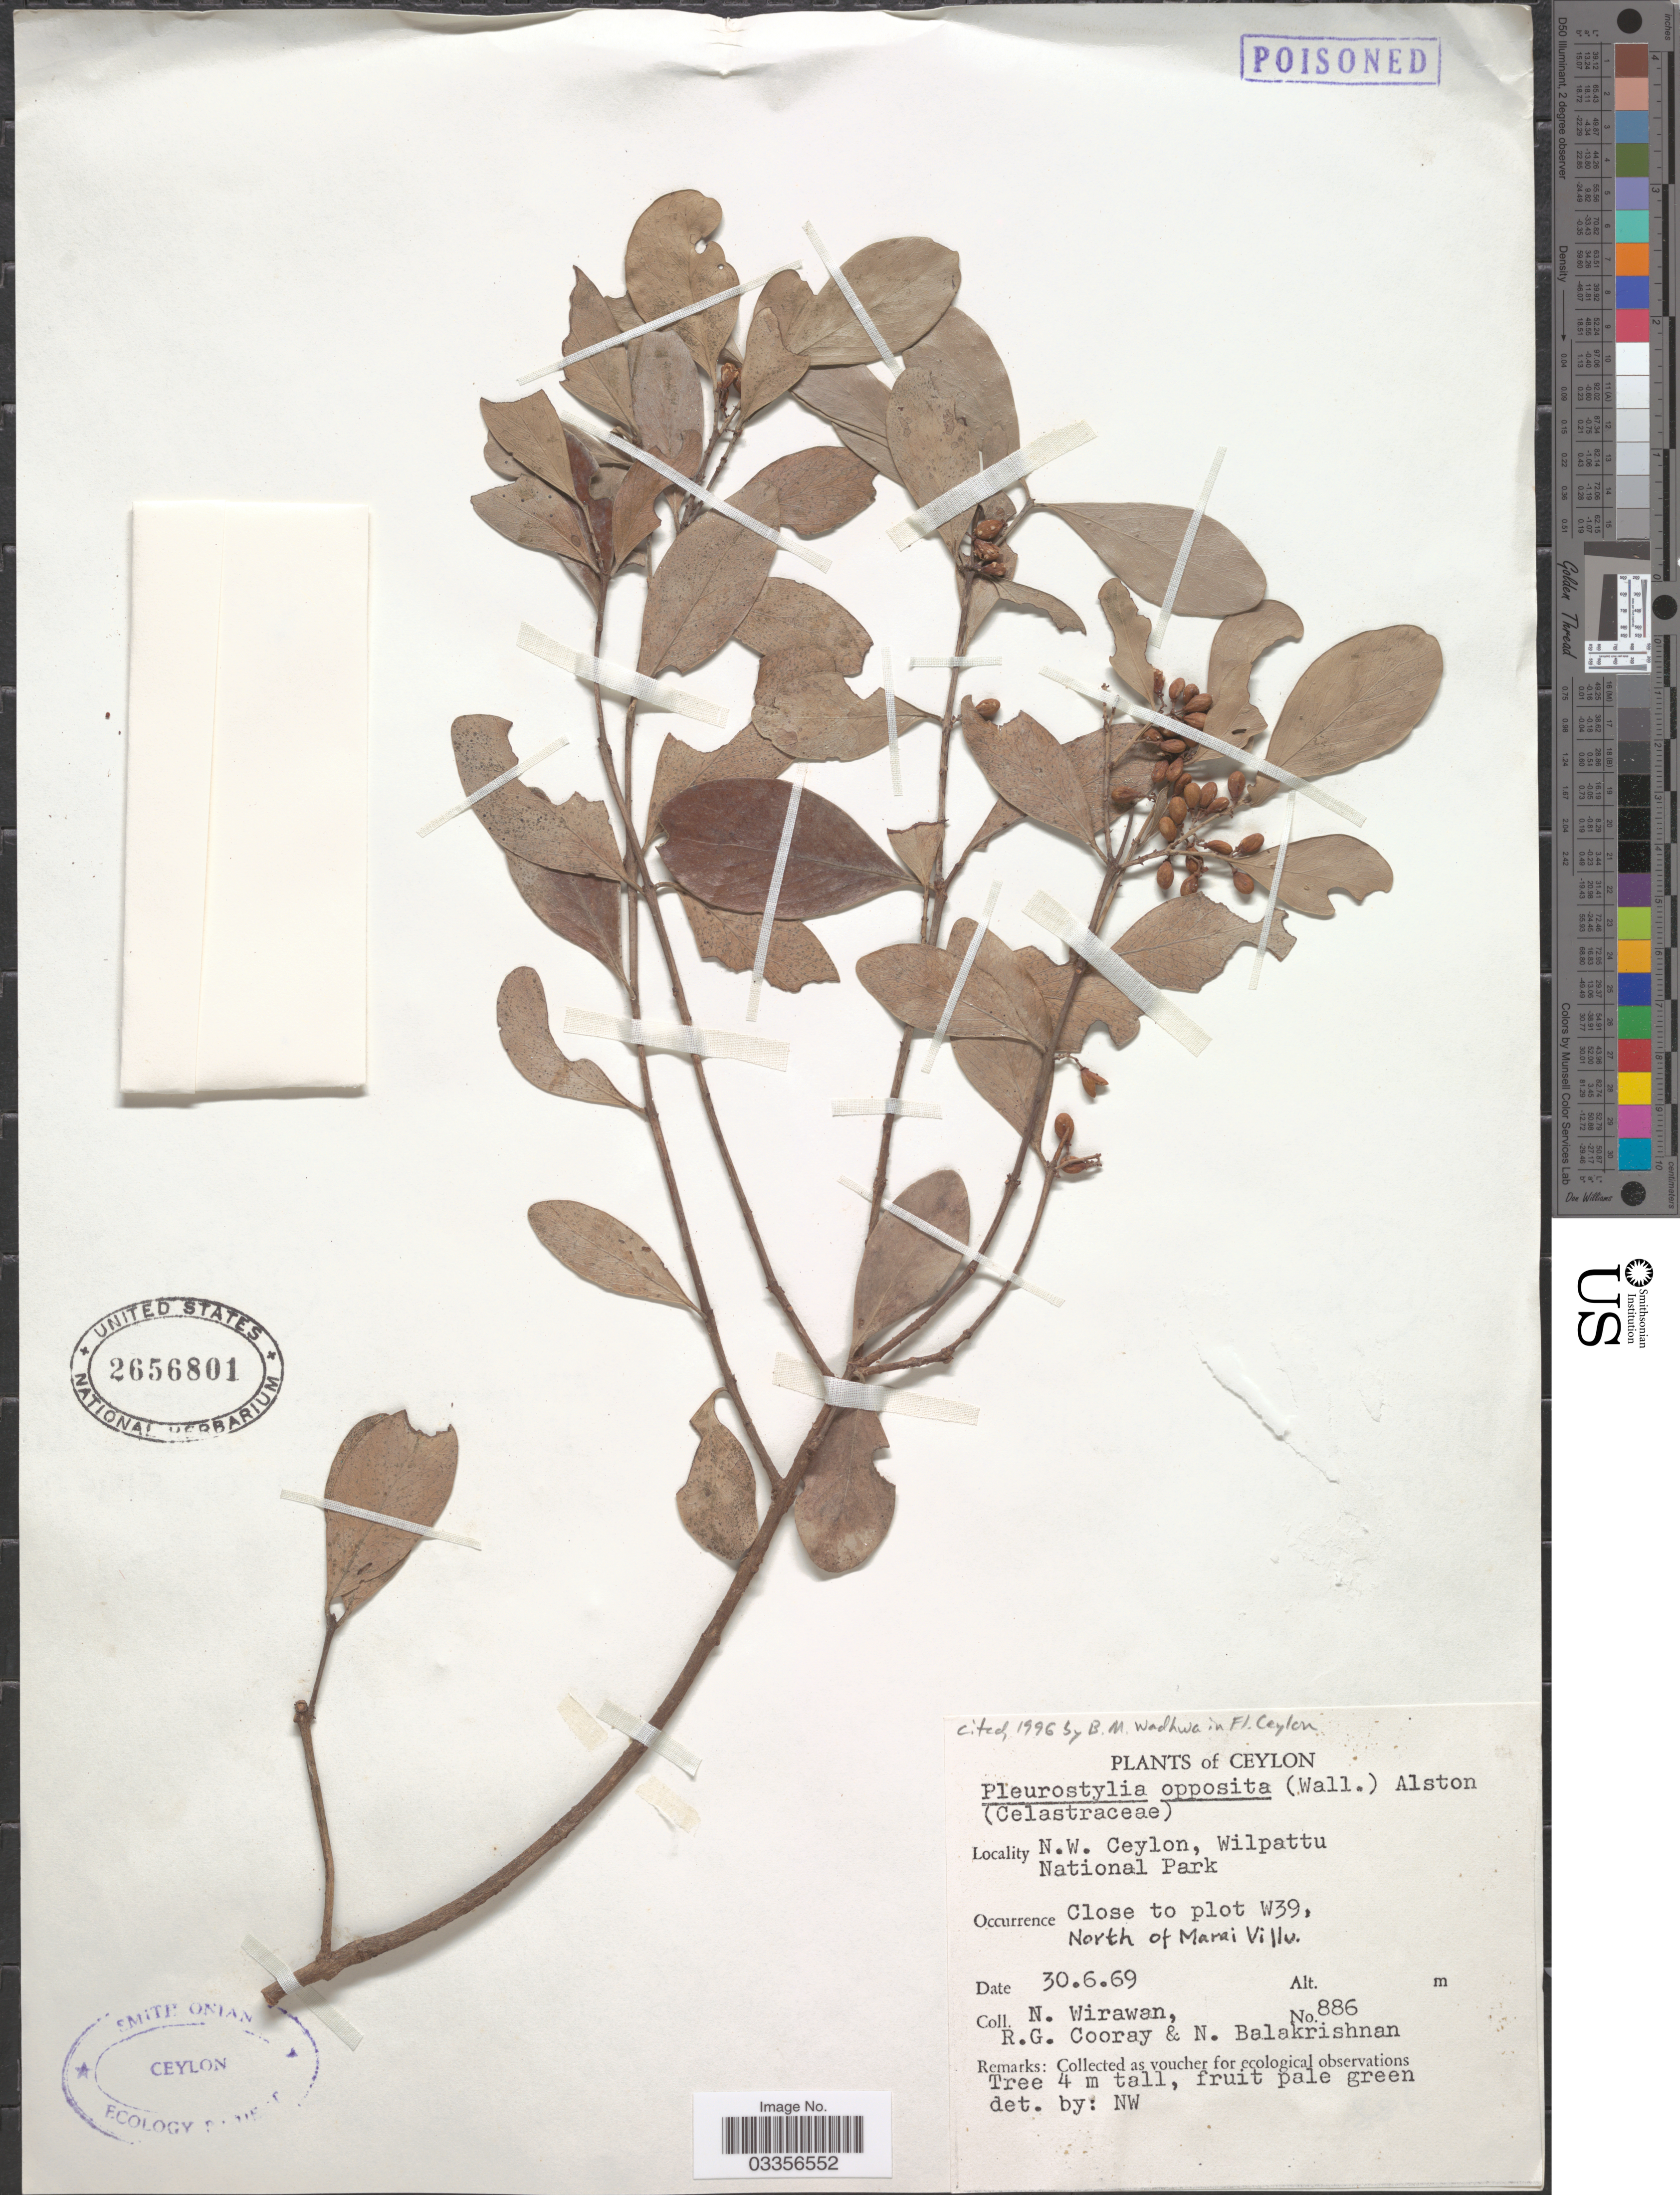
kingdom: Plantae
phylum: Tracheophyta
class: Magnoliopsida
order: Celastrales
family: Celastraceae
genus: Pleurostylia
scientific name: Pleurostylia opposita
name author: (Wall.) Alston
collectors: N. Wirawan, R. Cooray & N. Balakrishnan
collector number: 886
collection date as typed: Transcribed d/m/y: 30/6/69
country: Sri Lanka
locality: Ceylon, N.W. Ceylon, Wilpattu National Park, Close to plot W39, North of Marai Villu.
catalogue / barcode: US 2656801